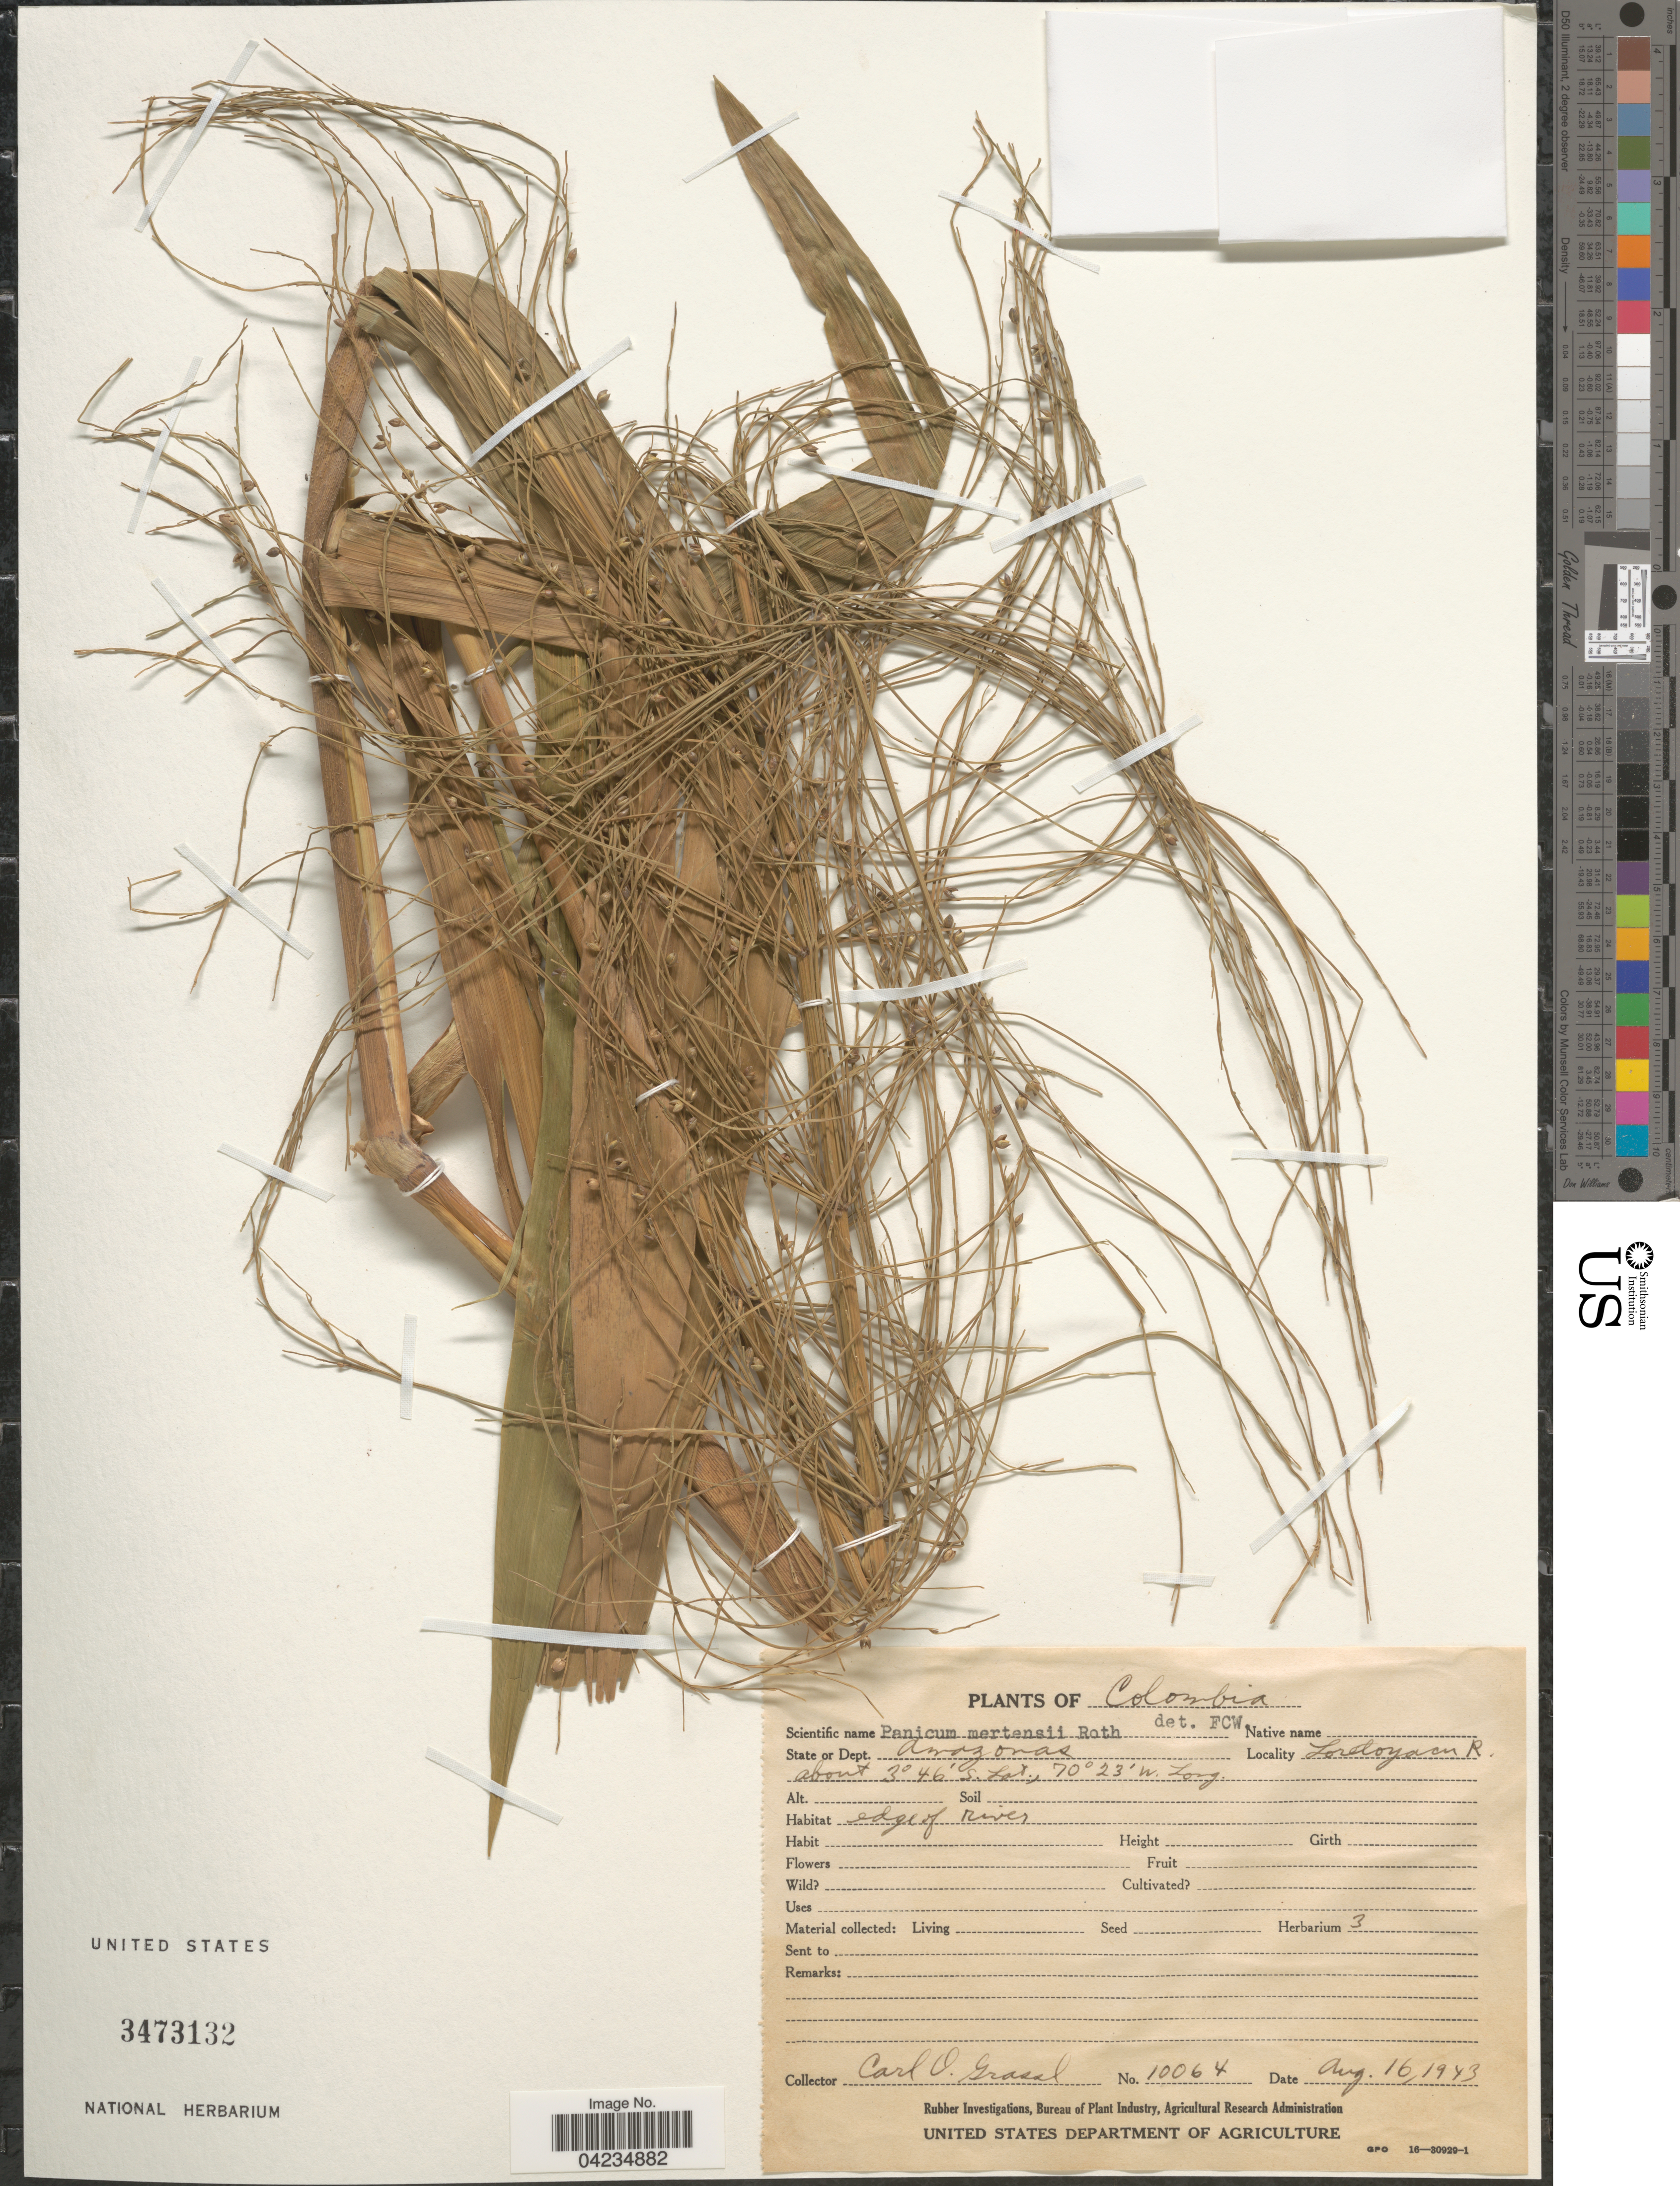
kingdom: Plantae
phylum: Tracheophyta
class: Liliopsida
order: Poales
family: Poaceae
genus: Stephostachys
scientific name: Stephostachys mertensii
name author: (Roth) Zuloaga & Marrone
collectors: C. Grassl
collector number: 10064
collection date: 1943-08-16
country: Colombia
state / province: Amazônas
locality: State of Dept. Amazonas. Loretoyacu R.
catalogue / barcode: US 3473132